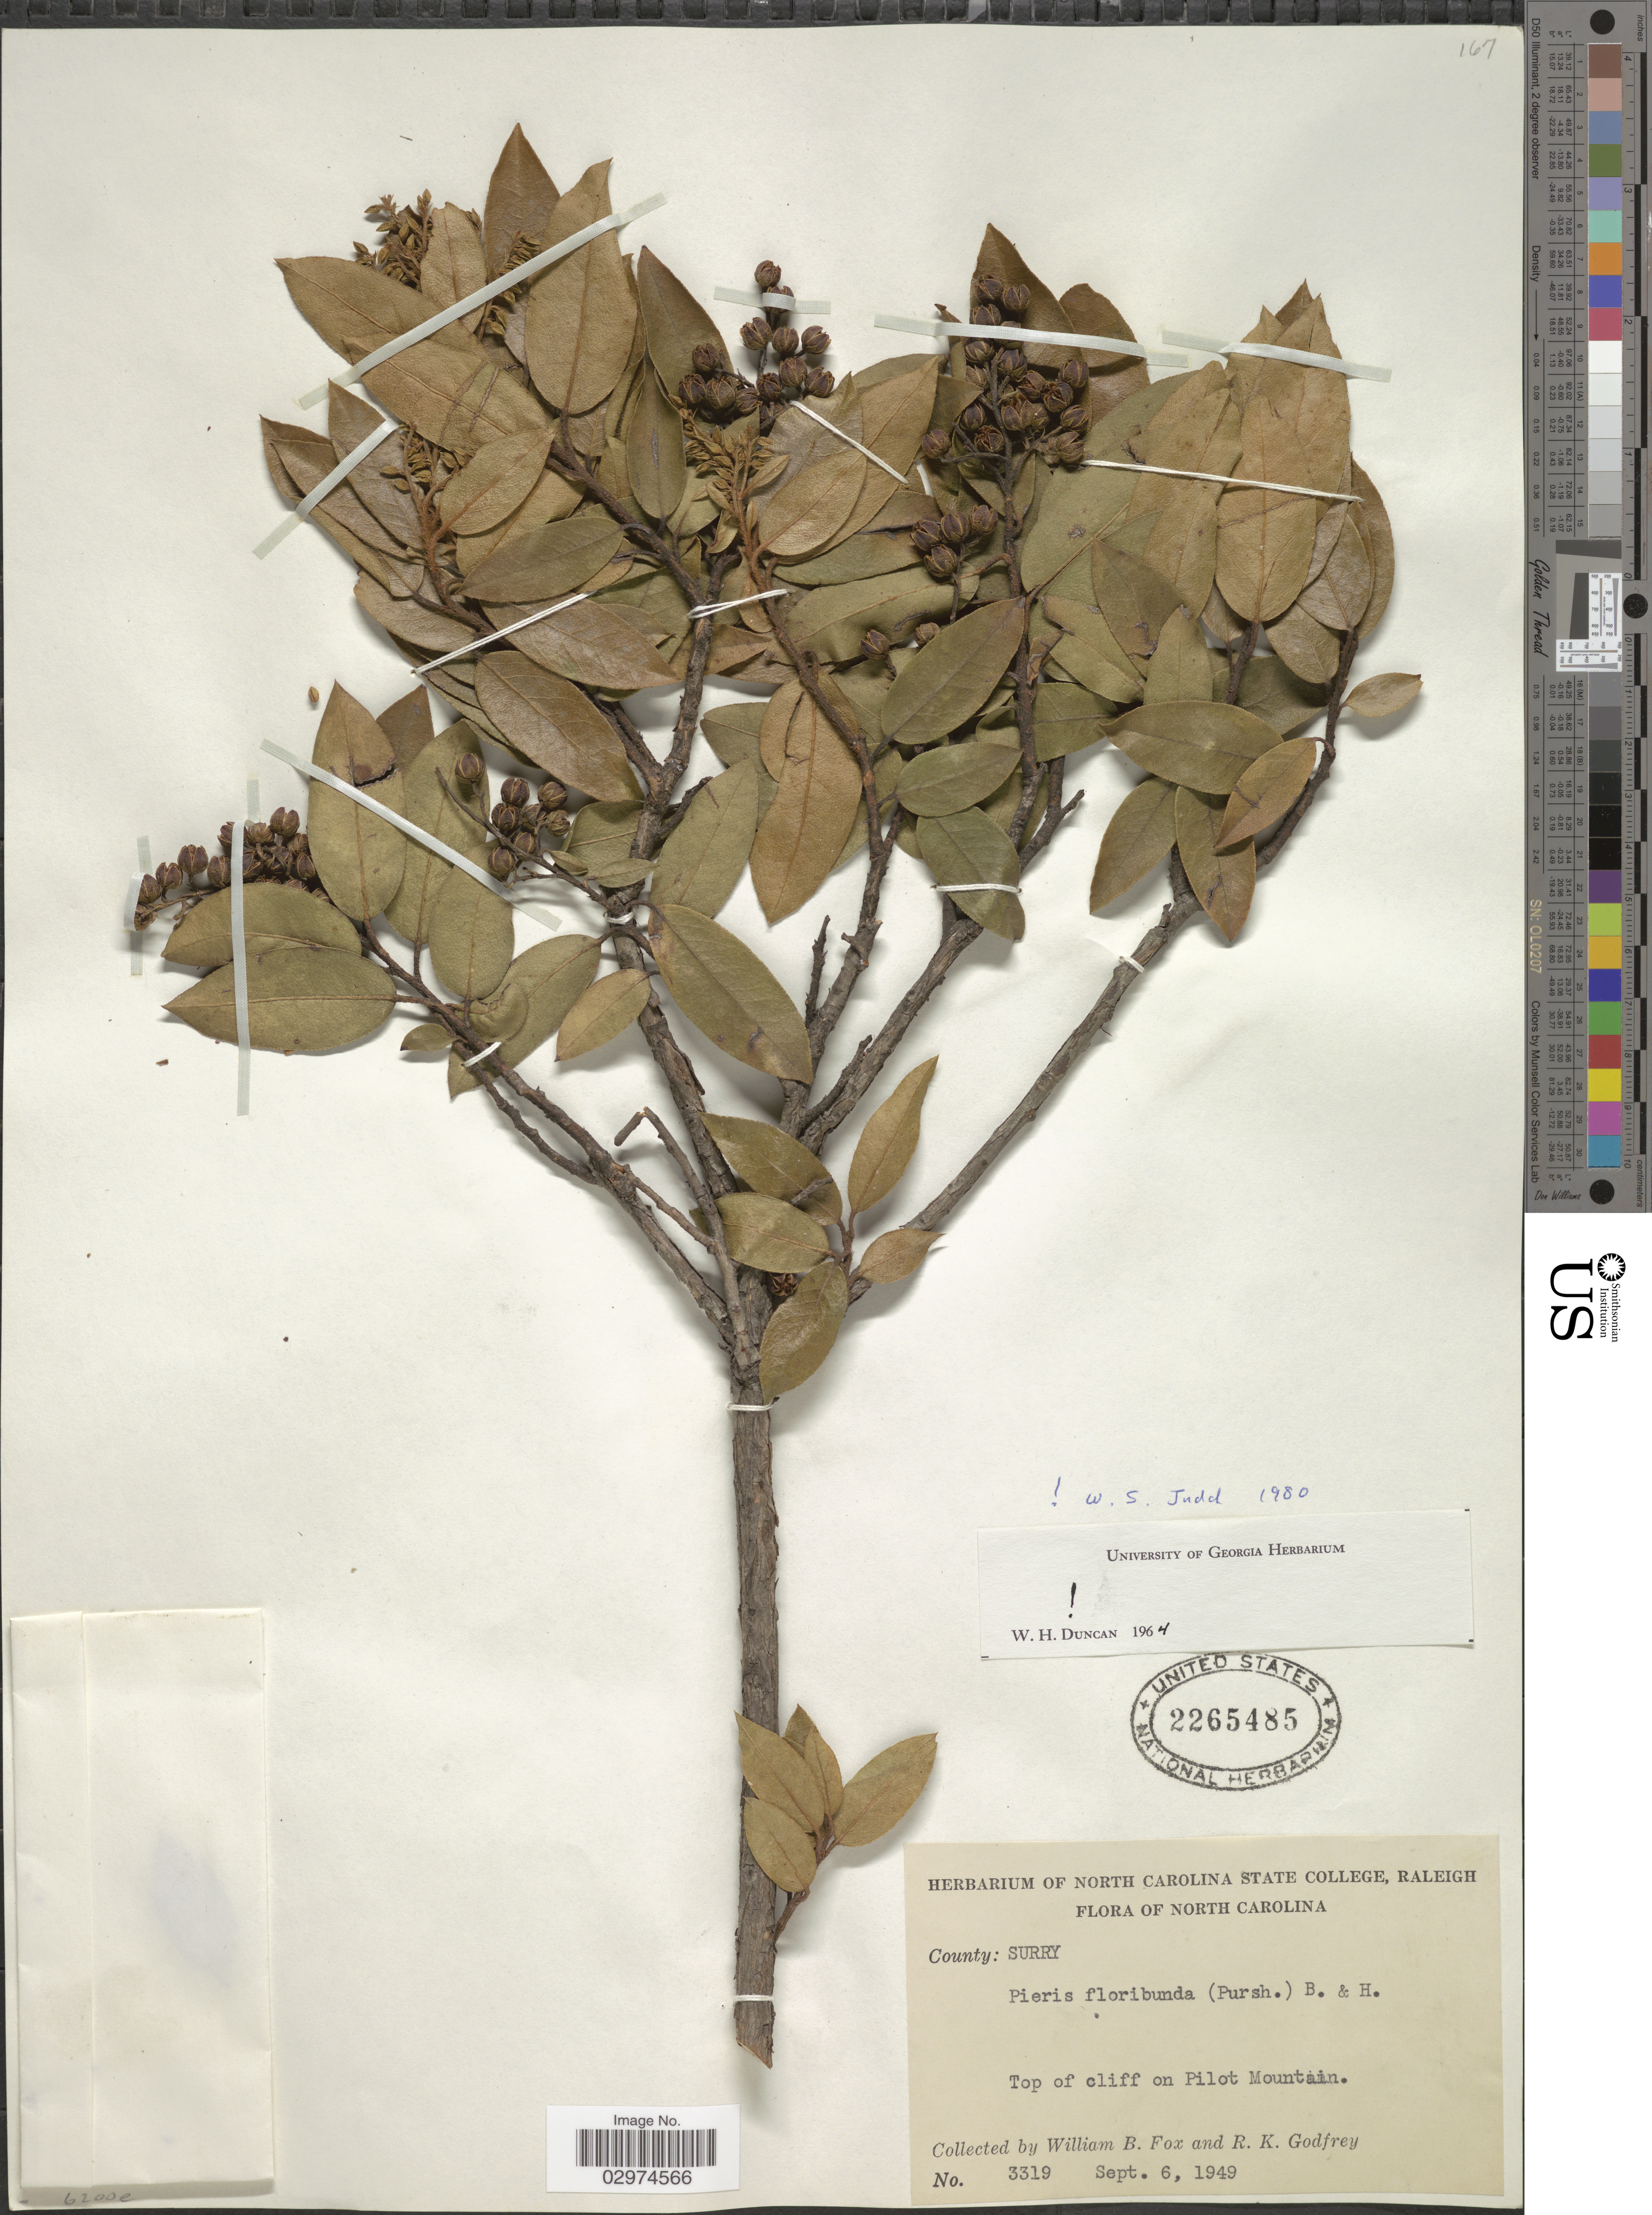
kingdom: Plantae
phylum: Tracheophyta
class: Magnoliopsida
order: Ericales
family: Ericaceae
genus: Pieris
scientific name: Pieris floribunda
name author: (Pursh) Benth. & Hook. f.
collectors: W. B. Fox & R. K. Godfrey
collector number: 3319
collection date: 1949-09-06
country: United States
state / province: North Carolina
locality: Top of cliff on Pilot Mountain.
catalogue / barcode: US 2265485